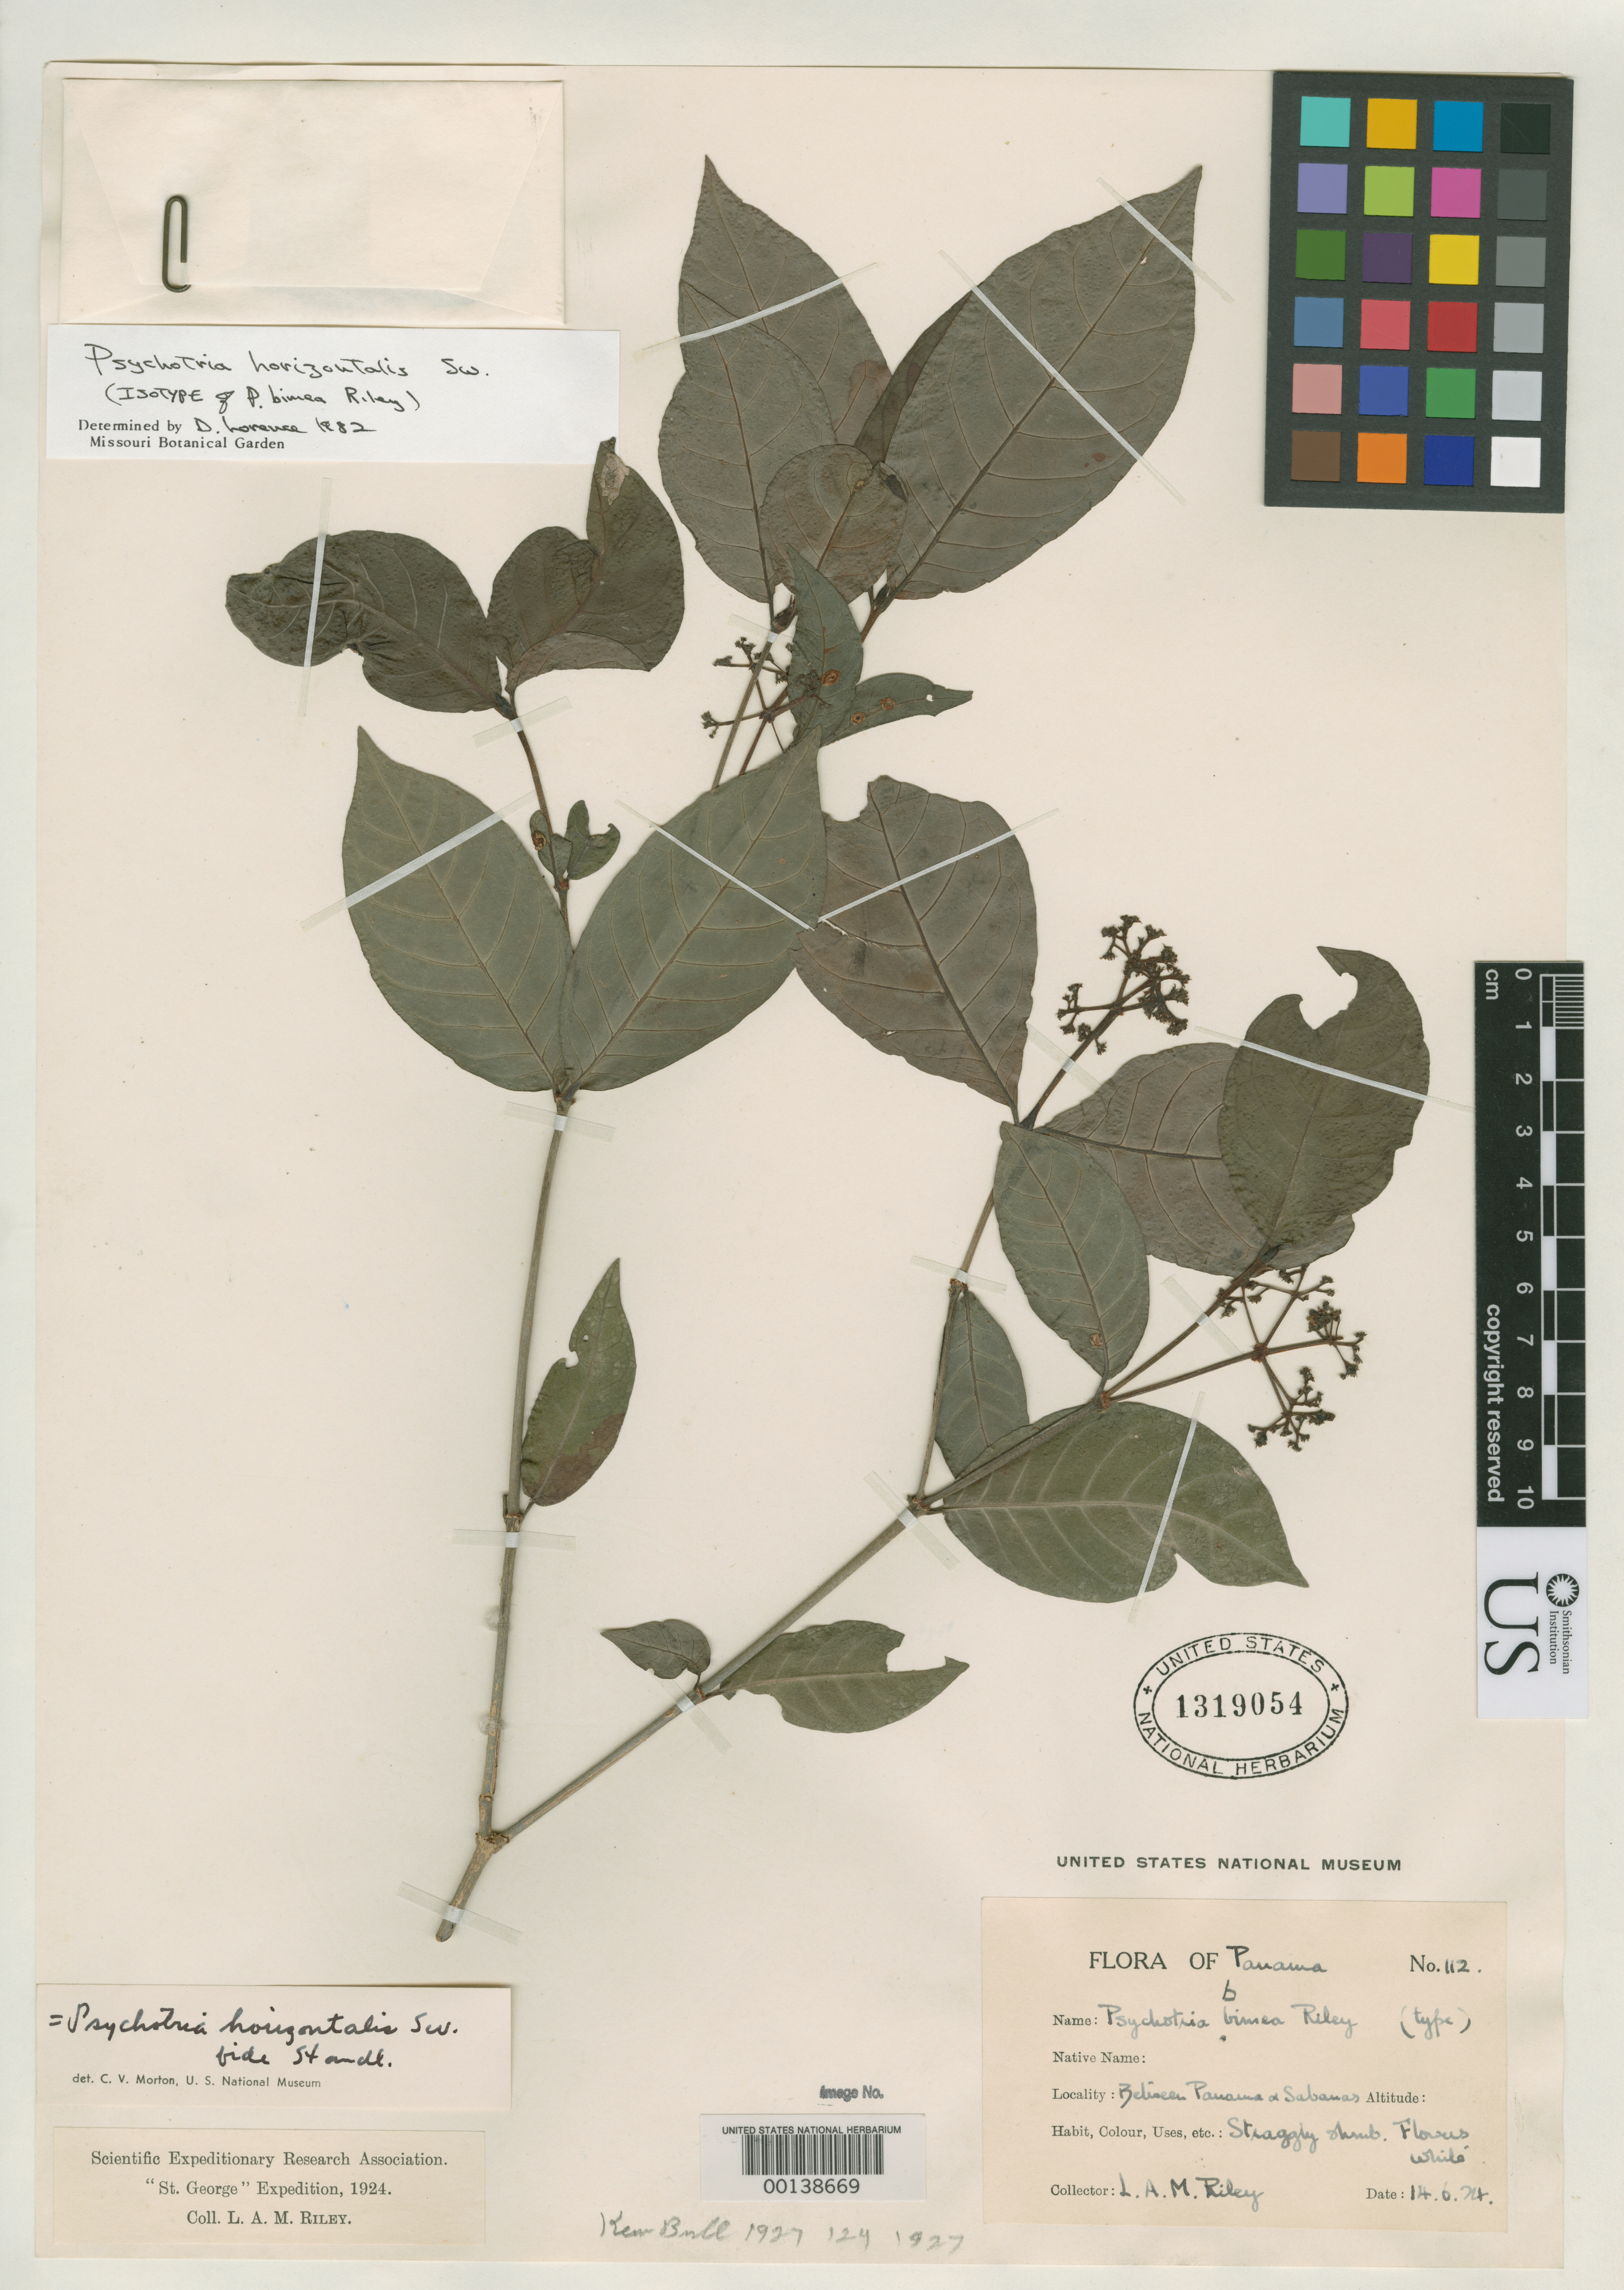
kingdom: Plantae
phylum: Tracheophyta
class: Magnoliopsida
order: Gentianales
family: Rubiaceae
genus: Psychotria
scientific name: Psychotria bimea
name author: L. Riley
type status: Isotype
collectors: L. A. M. Riley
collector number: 112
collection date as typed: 14 Jun 1924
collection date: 1924-06-14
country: Panama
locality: Between Panama and Sabanas.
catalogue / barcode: US 1319054